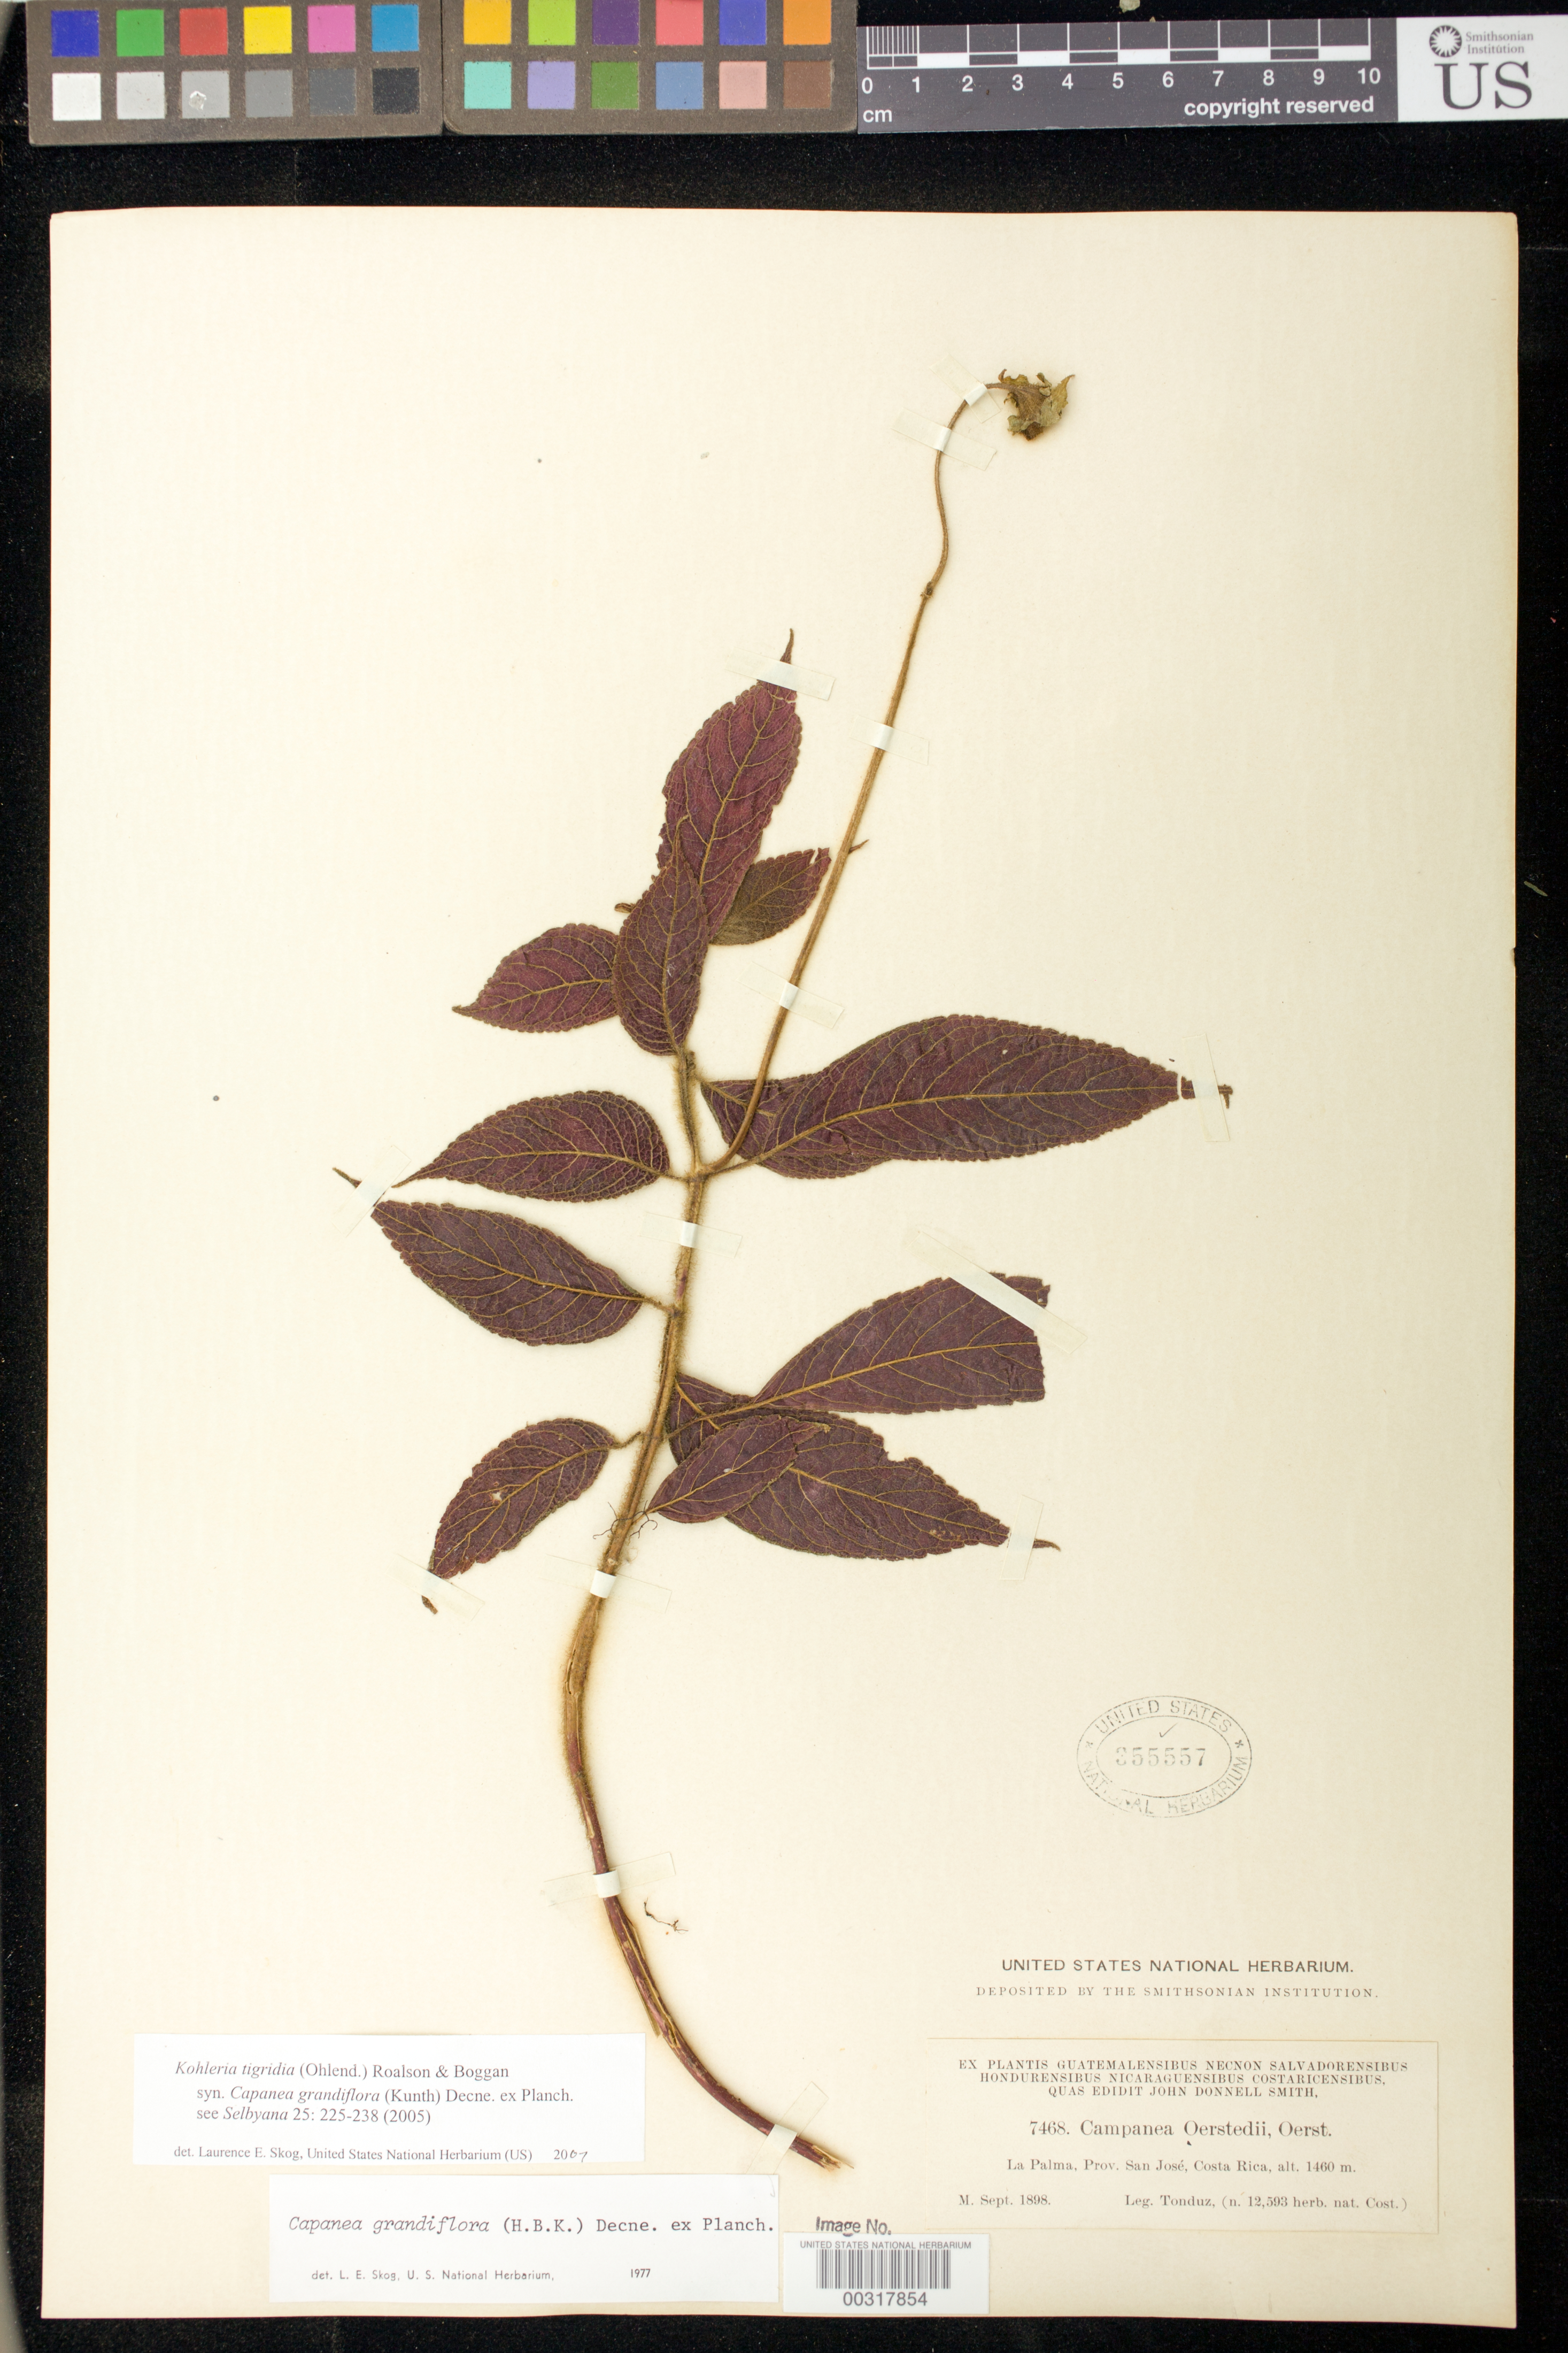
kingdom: Plantae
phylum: Tracheophyta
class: Magnoliopsida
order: Lamiales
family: Gesneriaceae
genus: Kohleria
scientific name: Kohleria tigridia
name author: (Ohlend.) Roalson & Boggan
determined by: Boggan, J. K.; Skog, L. E.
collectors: A. Tonduz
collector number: HNC 12593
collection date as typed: Sep 1898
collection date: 1898-09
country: Costa Rica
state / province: San José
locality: La Palma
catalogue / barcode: US 355557